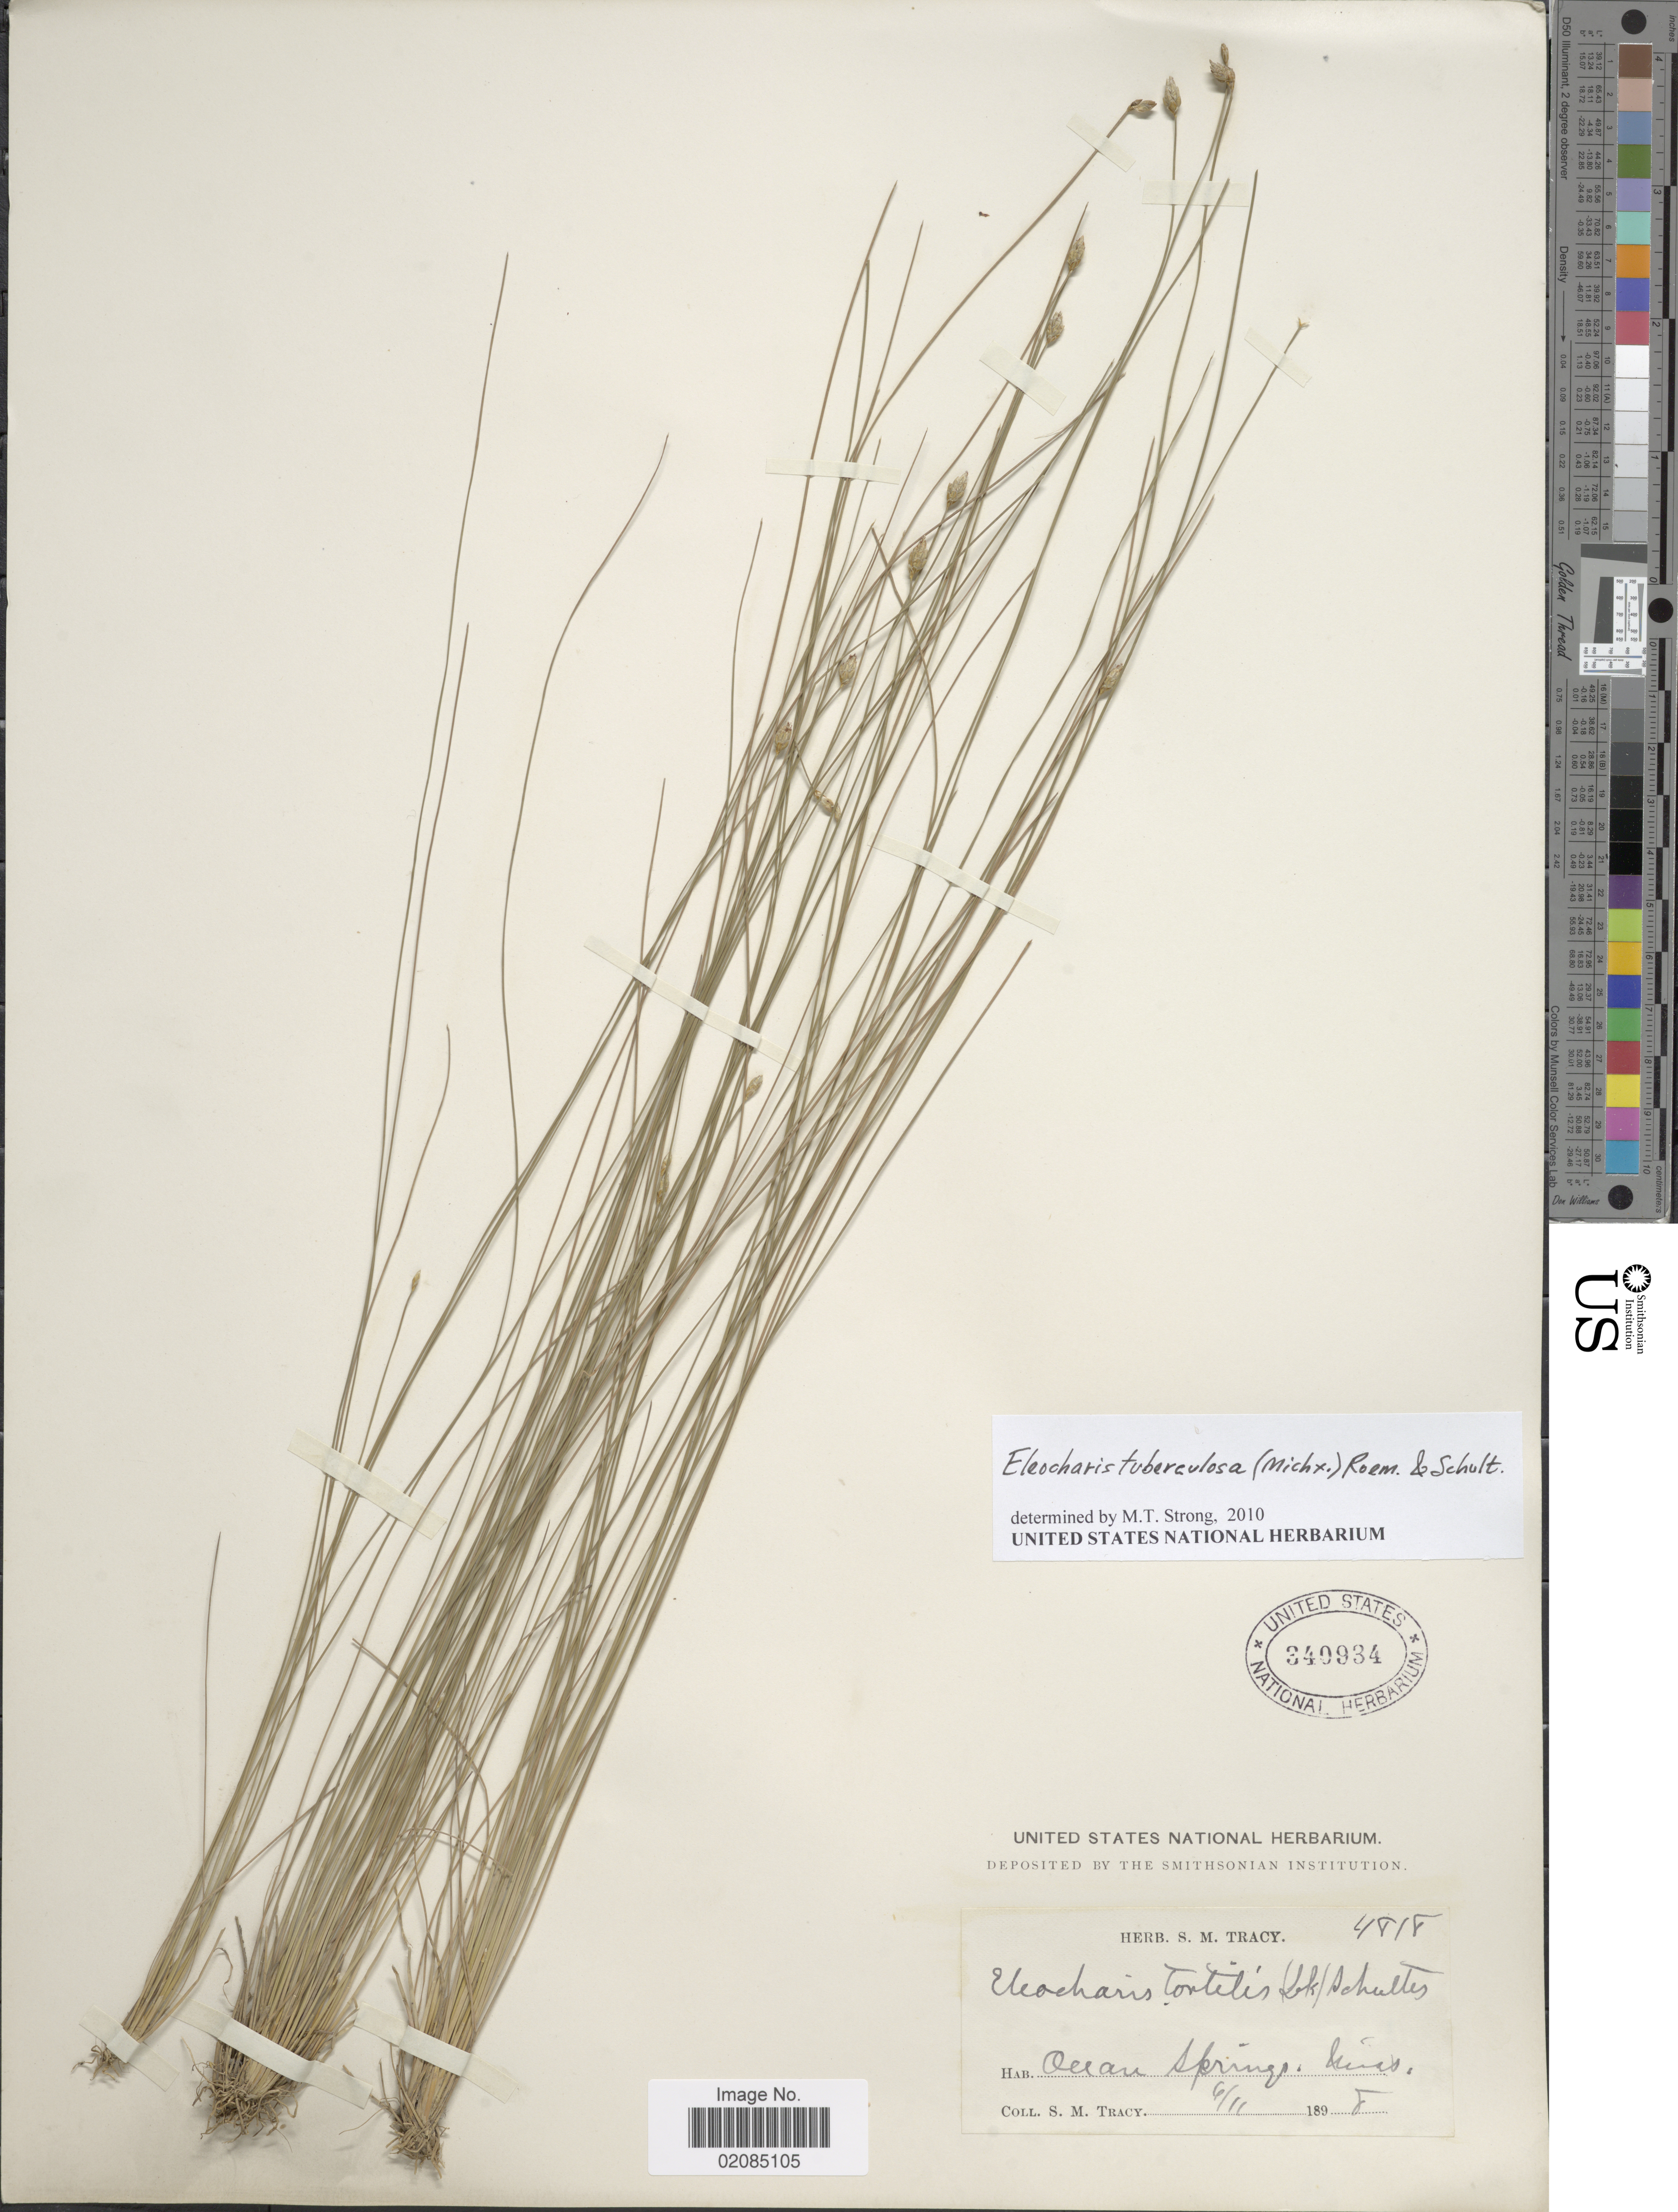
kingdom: Plantae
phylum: Tracheophyta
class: Liliopsida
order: Poales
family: Cyperaceae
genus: Eleocharis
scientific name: Eleocharis tuberculosa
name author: (Michx.) Roem. & Schult.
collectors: S. M. Tracy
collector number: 4818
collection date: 1898-11-04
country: United States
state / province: Mississippi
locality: Ocean Springs.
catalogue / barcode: US 340934